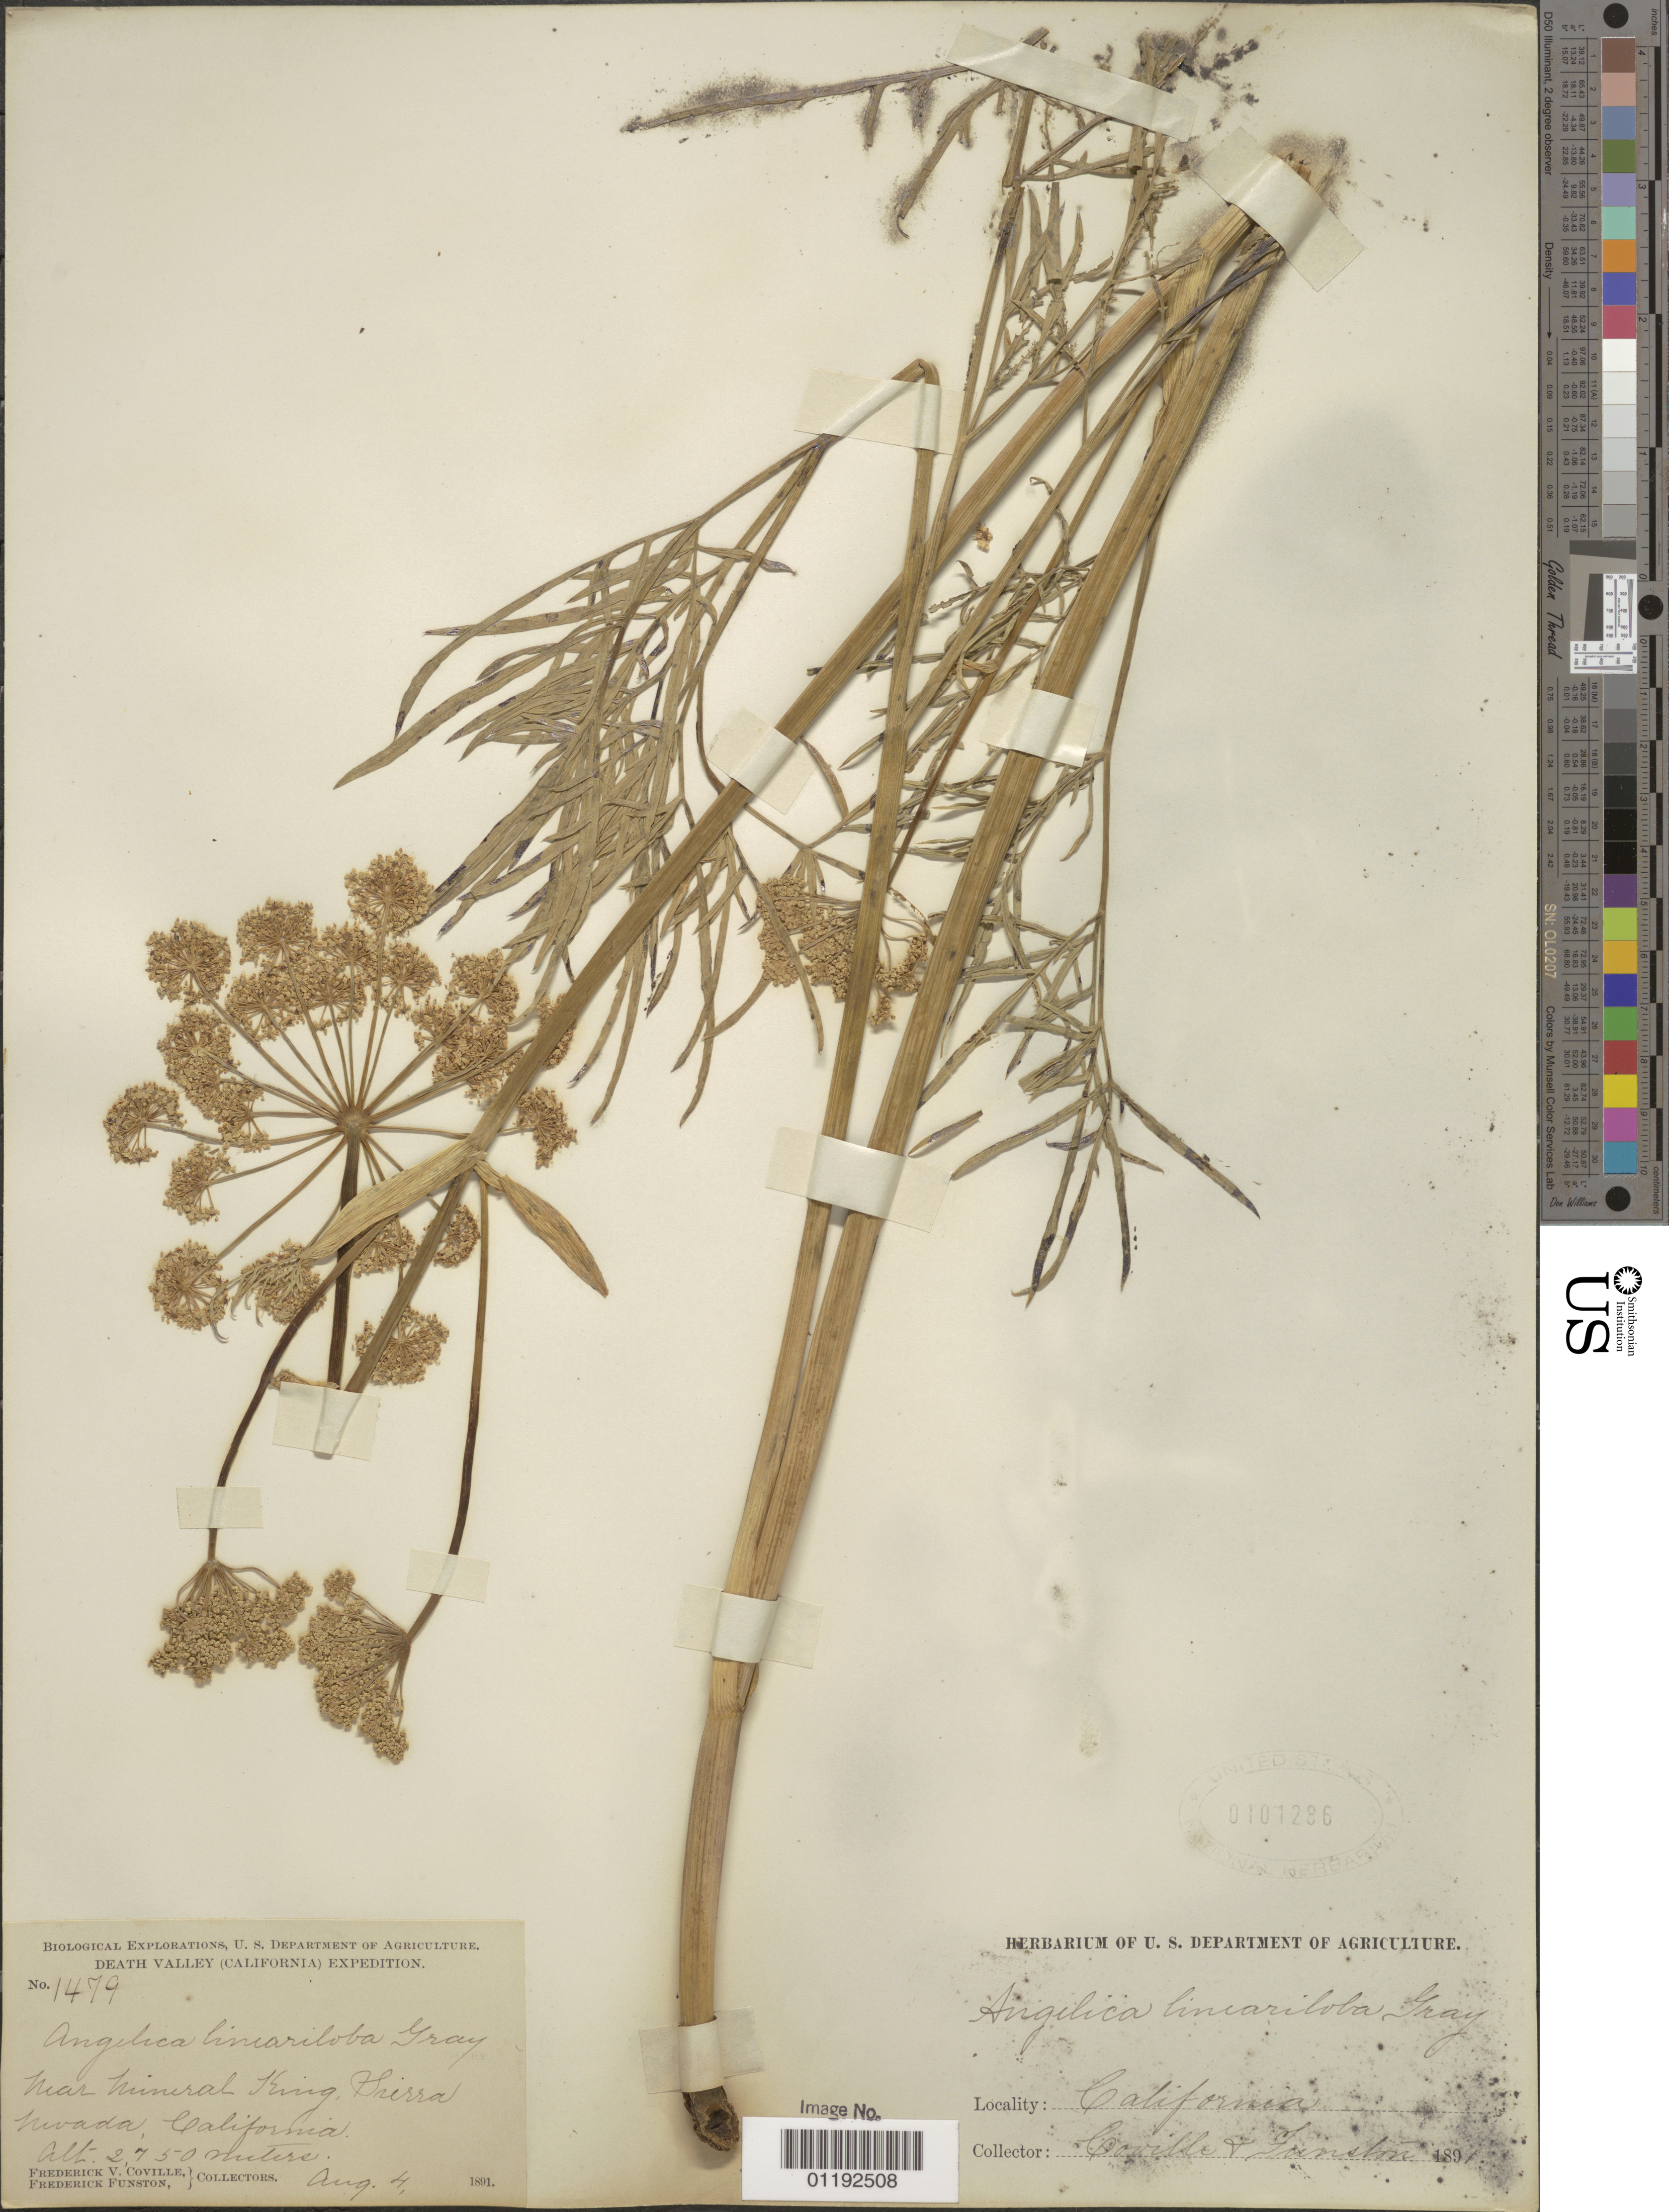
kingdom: Plantae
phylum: Tracheophyta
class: Magnoliopsida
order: Apiales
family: Apiaceae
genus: Angelica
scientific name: Angelica lineariloba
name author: A. Gray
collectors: F. V. Coville & F. Funston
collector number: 1479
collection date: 1891-08-04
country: United States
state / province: California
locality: Near Mineral King, Sierra Nevada.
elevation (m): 2750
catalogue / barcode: US 101286